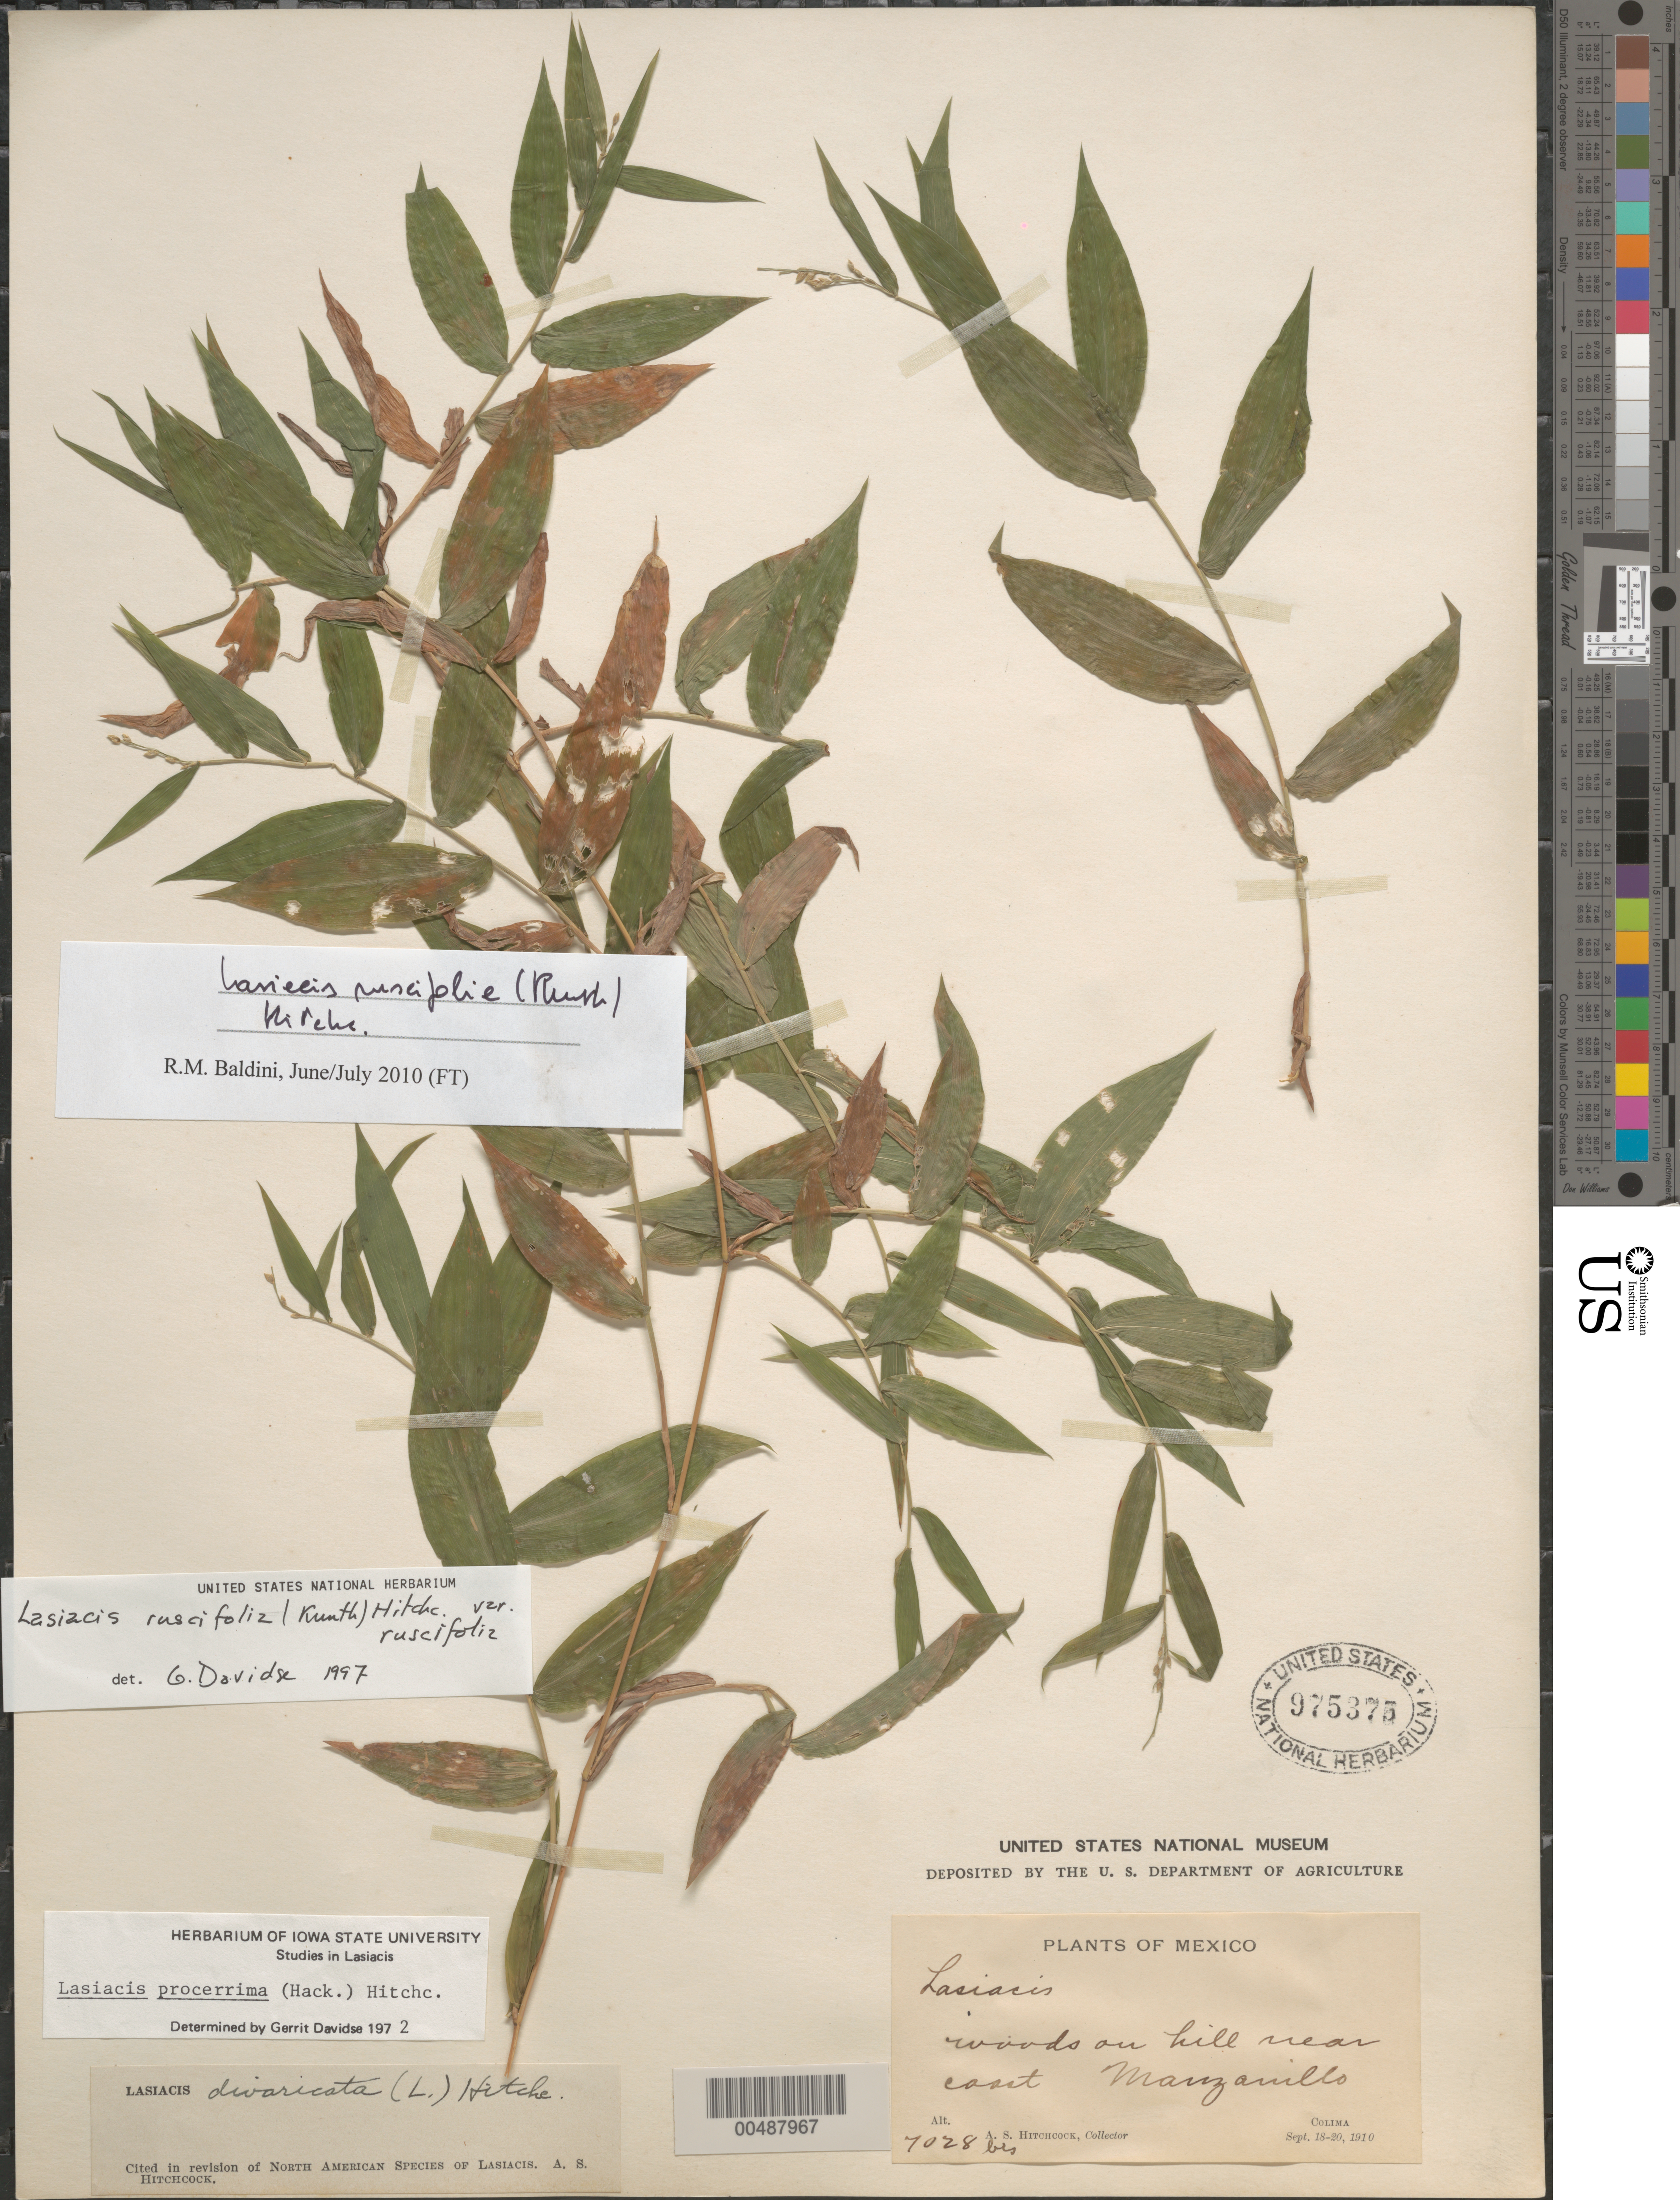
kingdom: Plantae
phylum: Tracheophyta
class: Liliopsida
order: Poales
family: Poaceae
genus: Lasiacis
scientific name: Lasiacis ruscifolia var. ruscifolia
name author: (Kunth) Hitchc.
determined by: Davidse, Gerrit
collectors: A. S. Hitchcock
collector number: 7028 bis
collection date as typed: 18 Sep 1910 to 20 Sep 1910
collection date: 1910-09-18/1910-09-20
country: Mexico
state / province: Colima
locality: Near coast Manzanillo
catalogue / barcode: US 975375